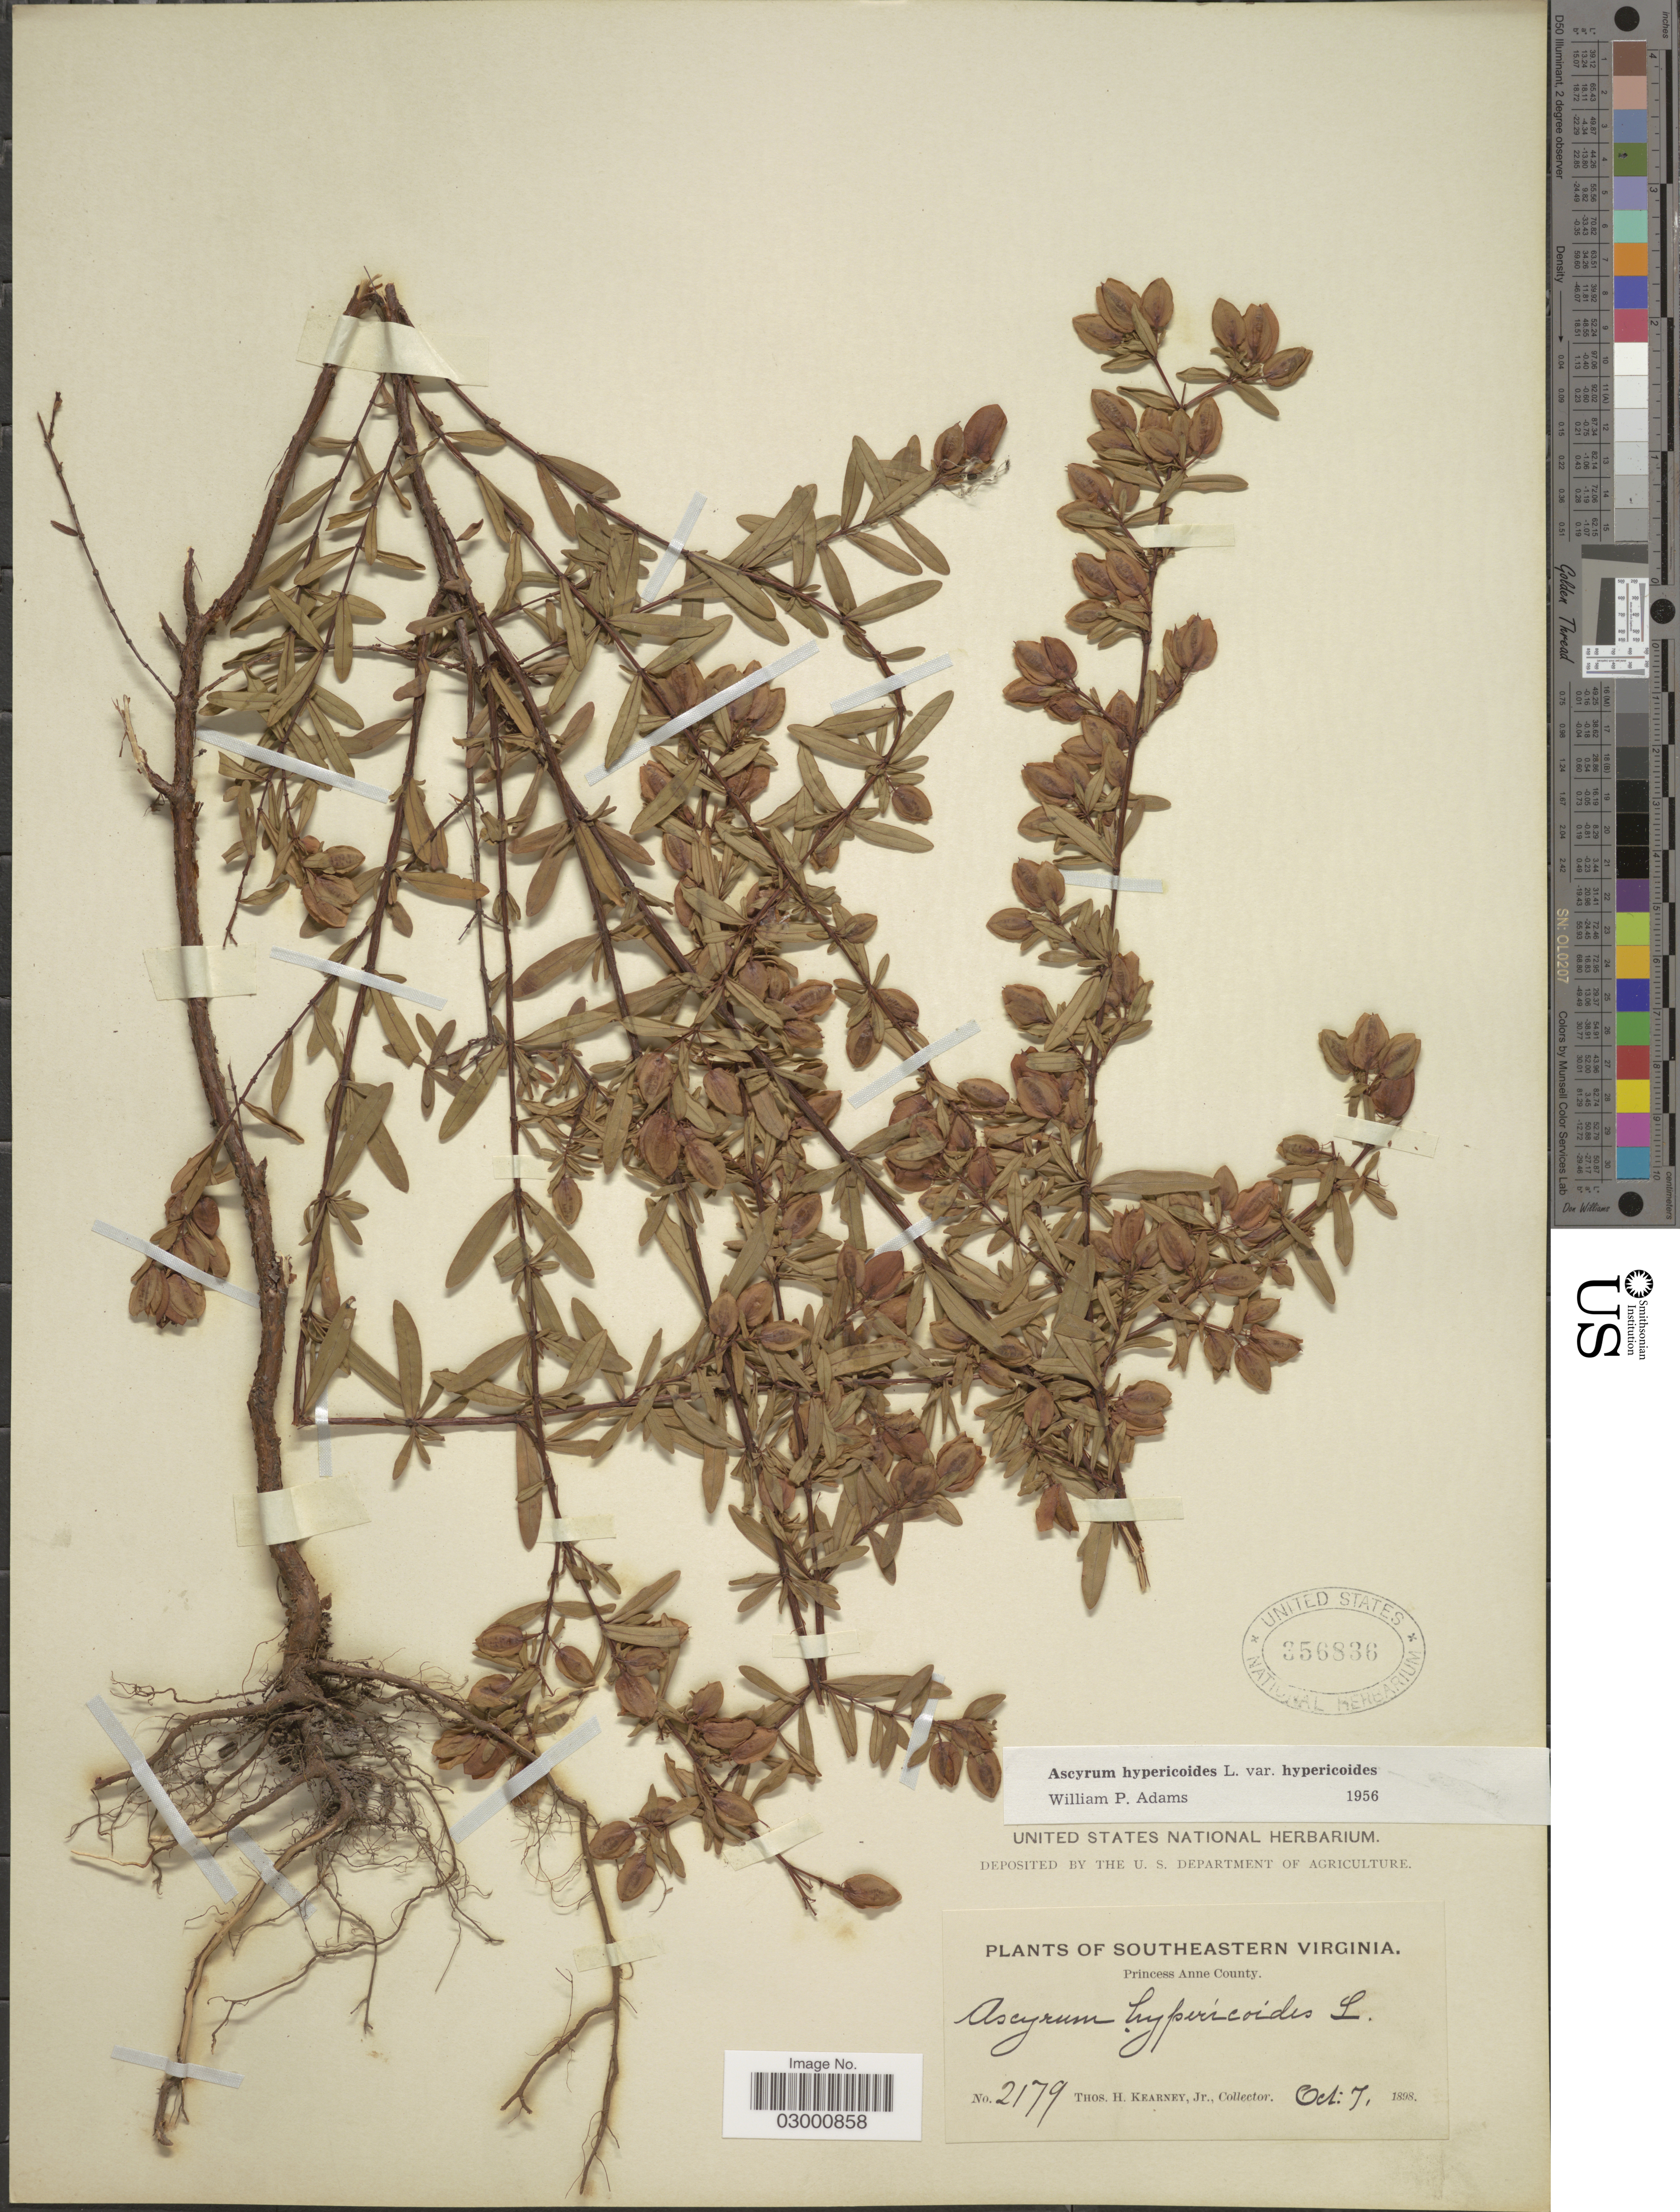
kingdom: Plantae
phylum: Tracheophyta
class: Magnoliopsida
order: Malpighiales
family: Hypericaceae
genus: Hypericum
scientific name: Hypericum hypericoides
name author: (L.) Crantz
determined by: Strong, Mark T., (BOT), Smithsonian Institution - National Museum of Natural History (UNITED STATES)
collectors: T. H. Kearney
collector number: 2179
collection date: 1898-10-07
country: United States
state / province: Virginia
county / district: City of Virginia Beach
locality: Southeastern Virginia. Princess Anne County.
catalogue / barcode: US 356836